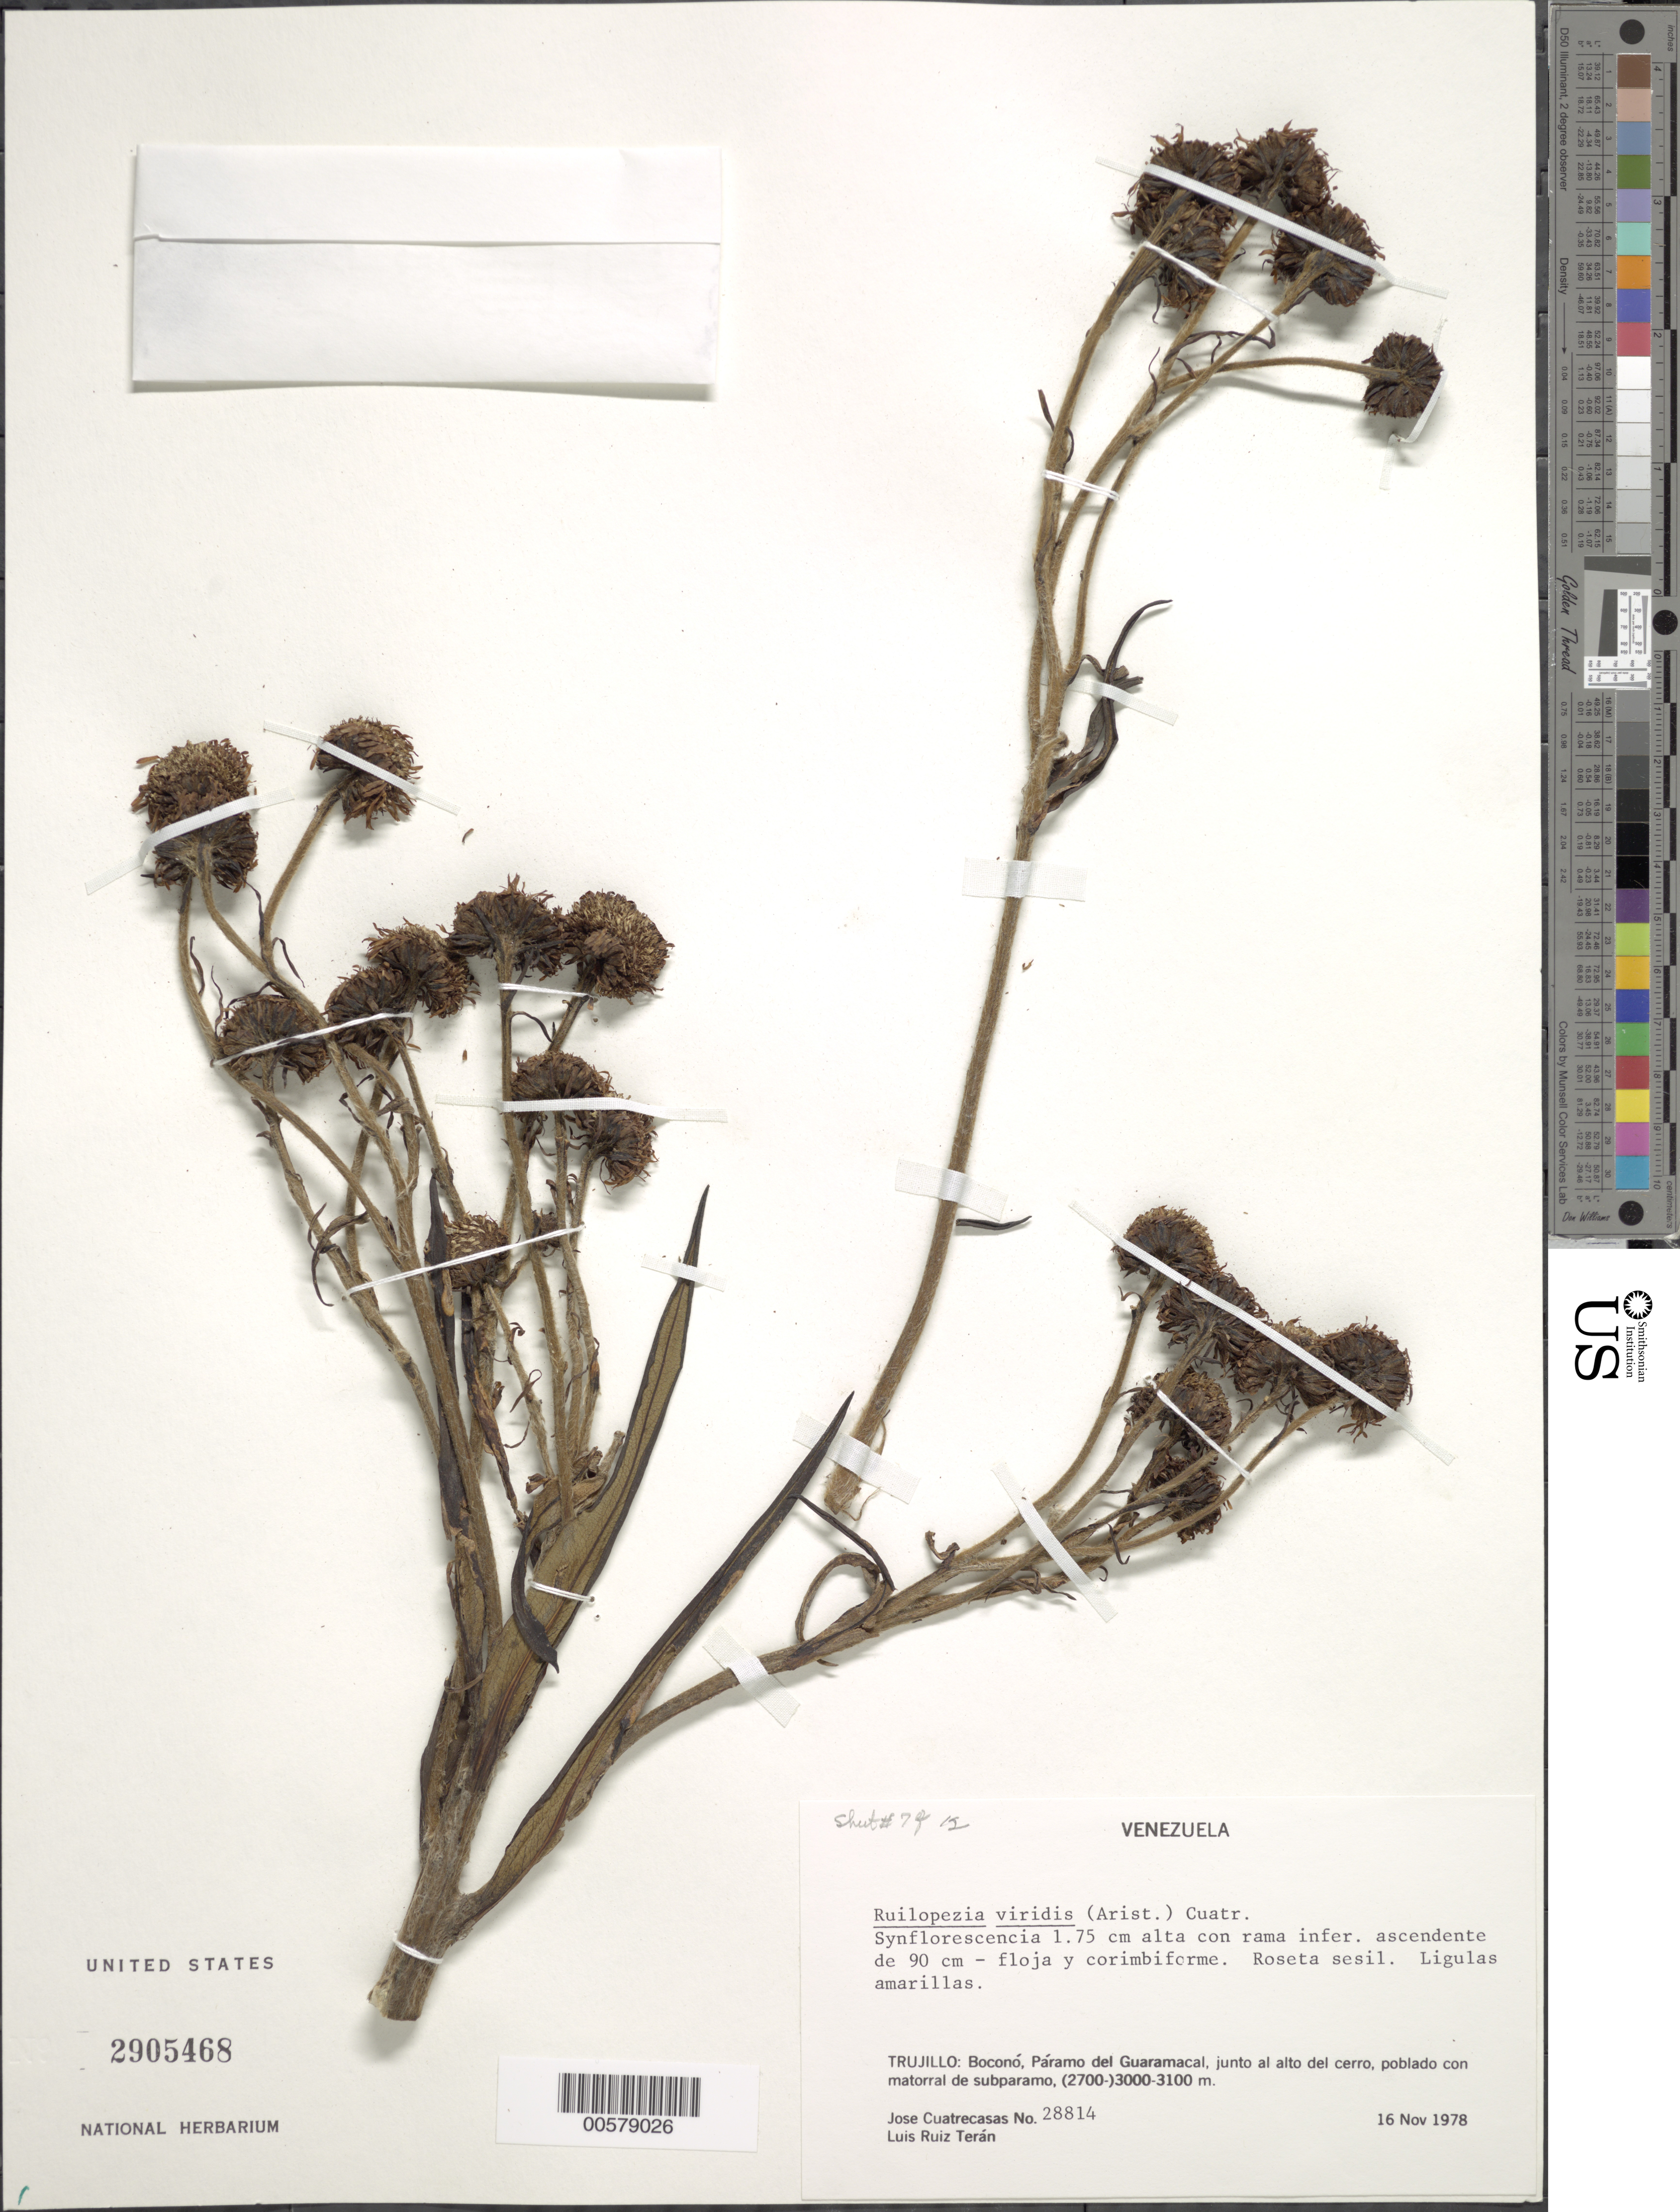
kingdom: Plantae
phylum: Tracheophyta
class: Magnoliopsida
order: Asterales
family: Asteraceae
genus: Ruilopezia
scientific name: Ruilopezia viridis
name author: (Aristeg.) Cuatrec.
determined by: Cuatrecasas, J.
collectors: J. Cuatrecasas & L. E. Ruíz-Terán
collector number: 28814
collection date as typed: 16 Nov 1978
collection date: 1978-11-16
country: Venezuela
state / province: Trujillo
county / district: Boconó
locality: Páramo de Guaramacal, junto al alto del cerro, poblado con matorral de subparamo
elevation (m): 2700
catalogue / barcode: US 2905468